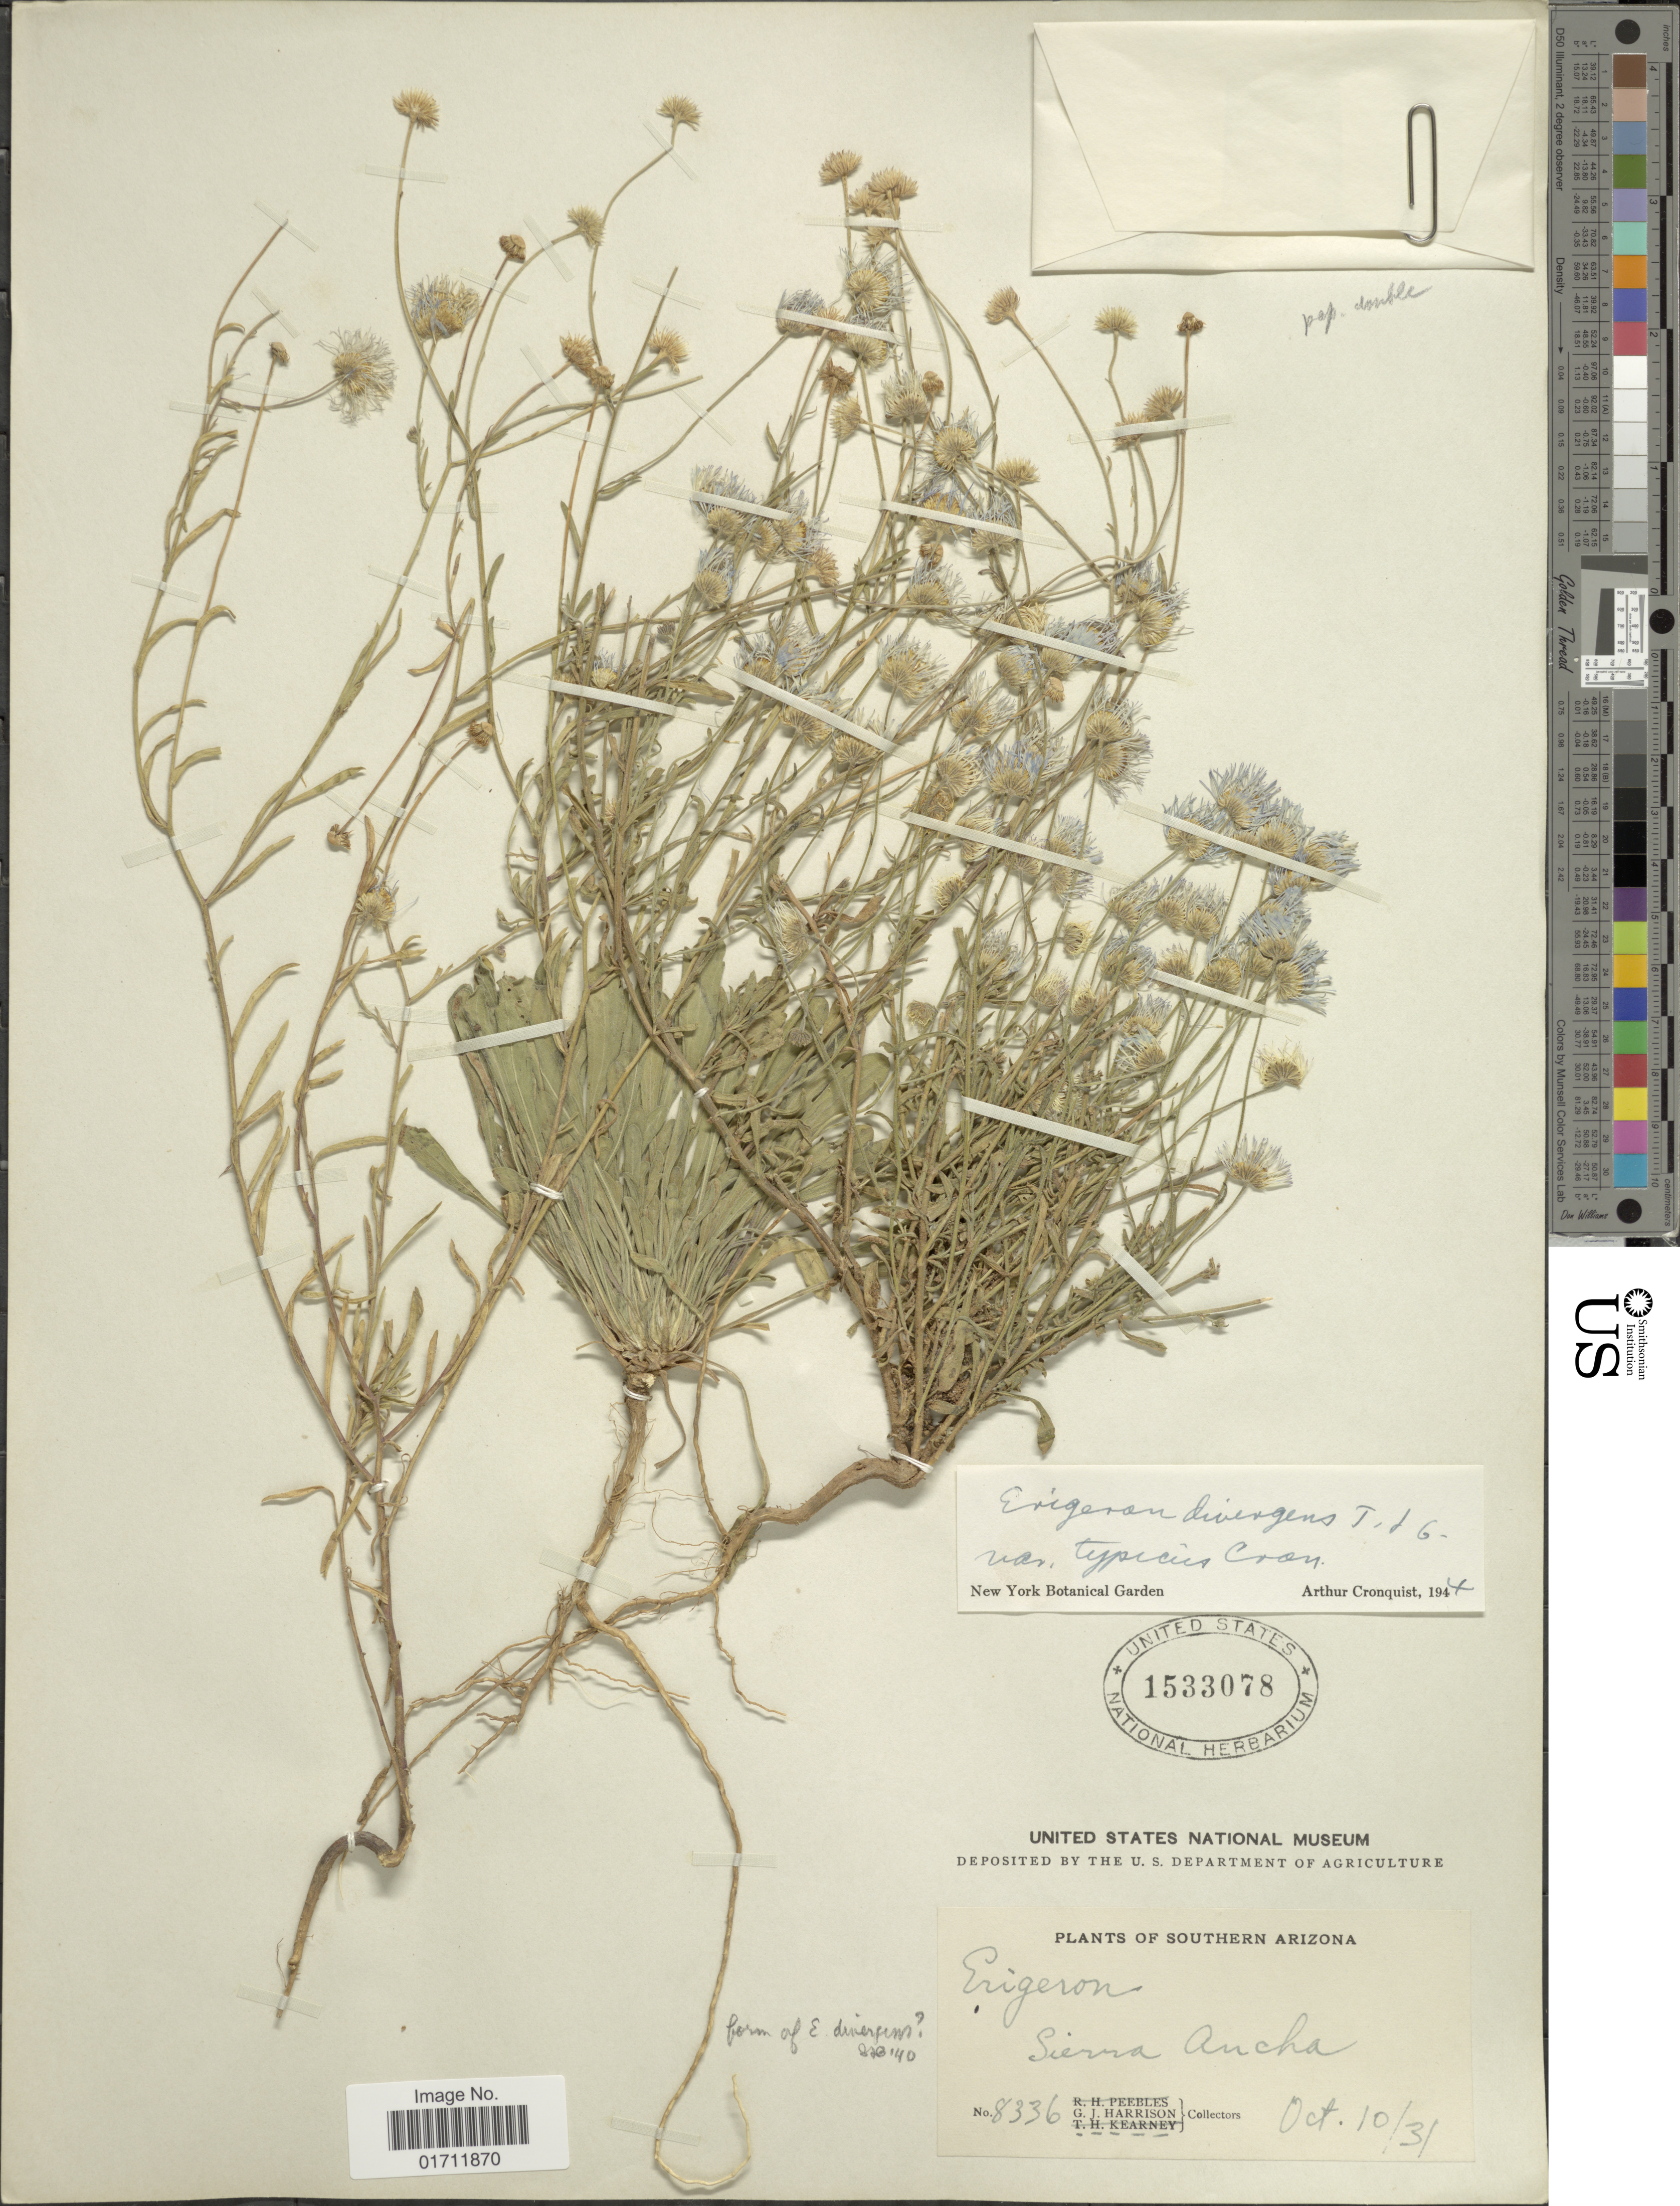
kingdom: Plantae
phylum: Tracheophyta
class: Magnoliopsida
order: Asterales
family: Asteraceae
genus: Erigeron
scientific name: Erigeron divergens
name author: Torr. & A. Gray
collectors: G. J. Harrison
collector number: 8336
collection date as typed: Transcribed d/m/y: 10/10/31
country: United States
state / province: Arizona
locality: Southern Arizona, Sierra Ancha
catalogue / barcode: US 1533078